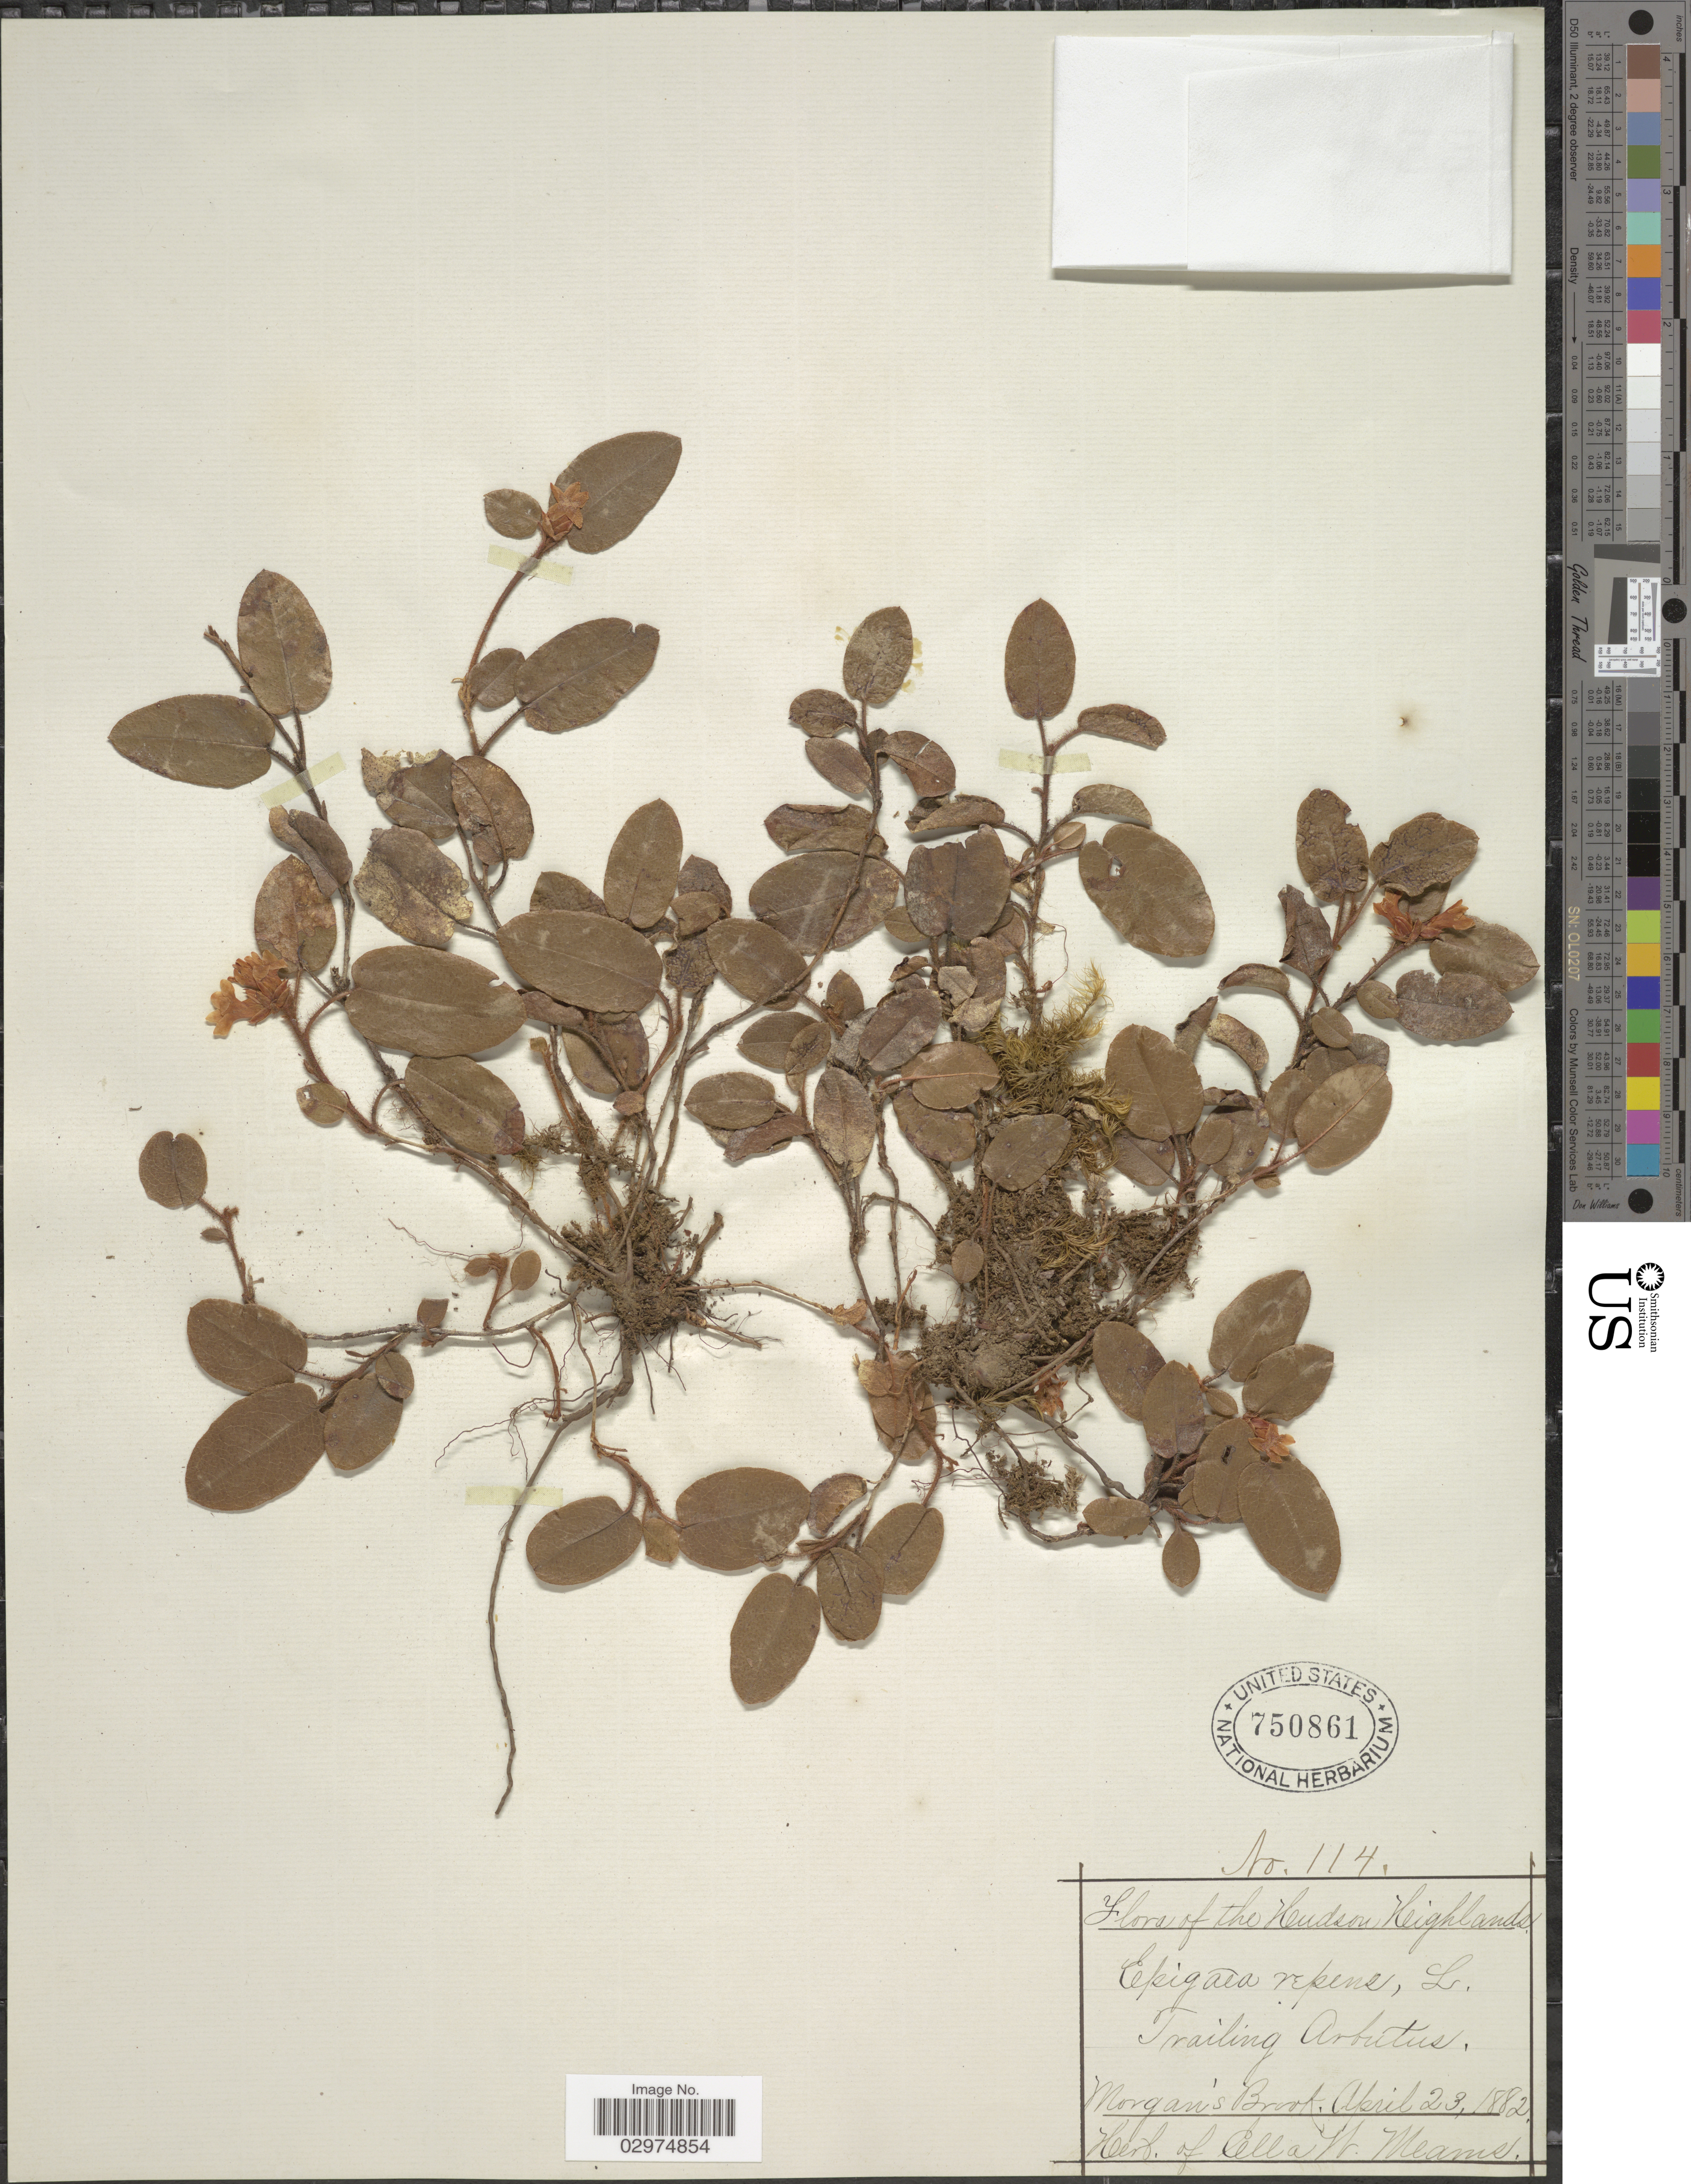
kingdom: Plantae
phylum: Tracheophyta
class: Magnoliopsida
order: Ericales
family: Ericaceae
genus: Epigaea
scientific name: Epigaea repens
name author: L.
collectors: ex herb. Ella W. Mearns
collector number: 114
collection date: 1882-04-23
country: United States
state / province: New York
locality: Hudson Highlands. Morgan's Brook.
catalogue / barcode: US 750861